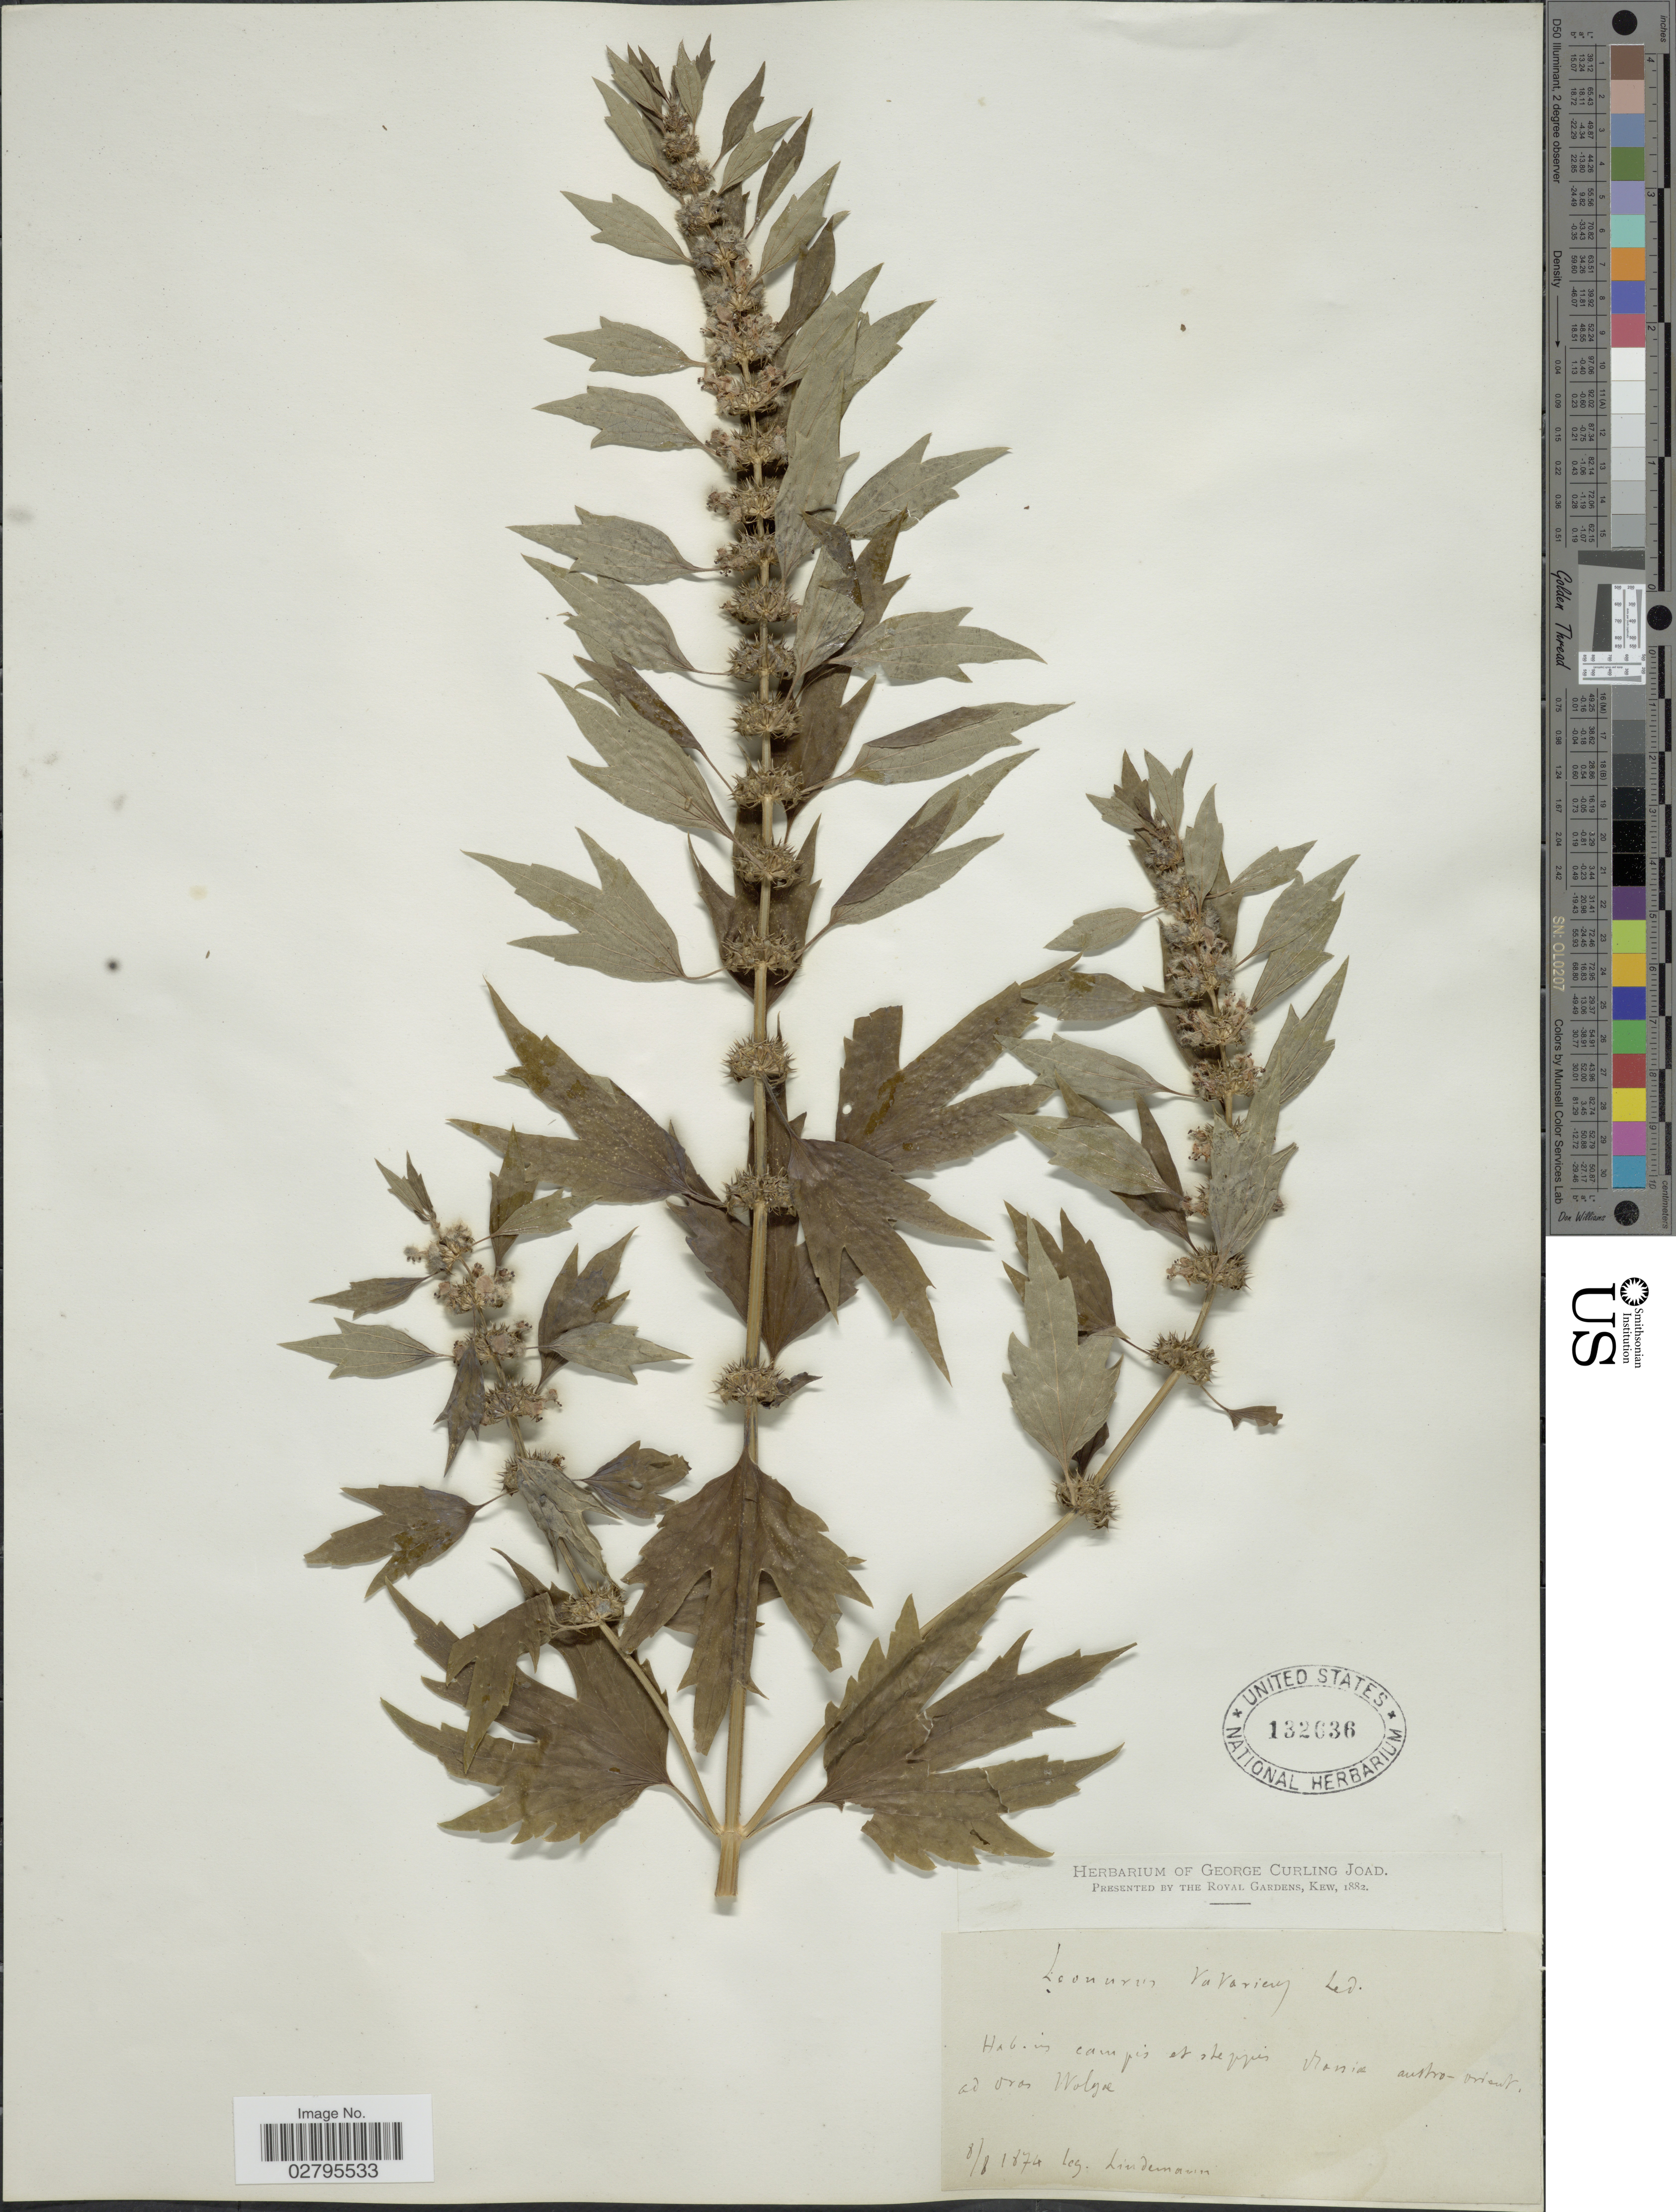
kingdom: Plantae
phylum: Tracheophyta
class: Magnoliopsida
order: Lamiales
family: Lamiaceae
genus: Leonurus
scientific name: Leonurus tataricus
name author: L.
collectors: Lindemann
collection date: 1874-08-08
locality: In campis et steppes Mania austro-orient ad oros Wolga [interpreted]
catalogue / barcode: US 132636